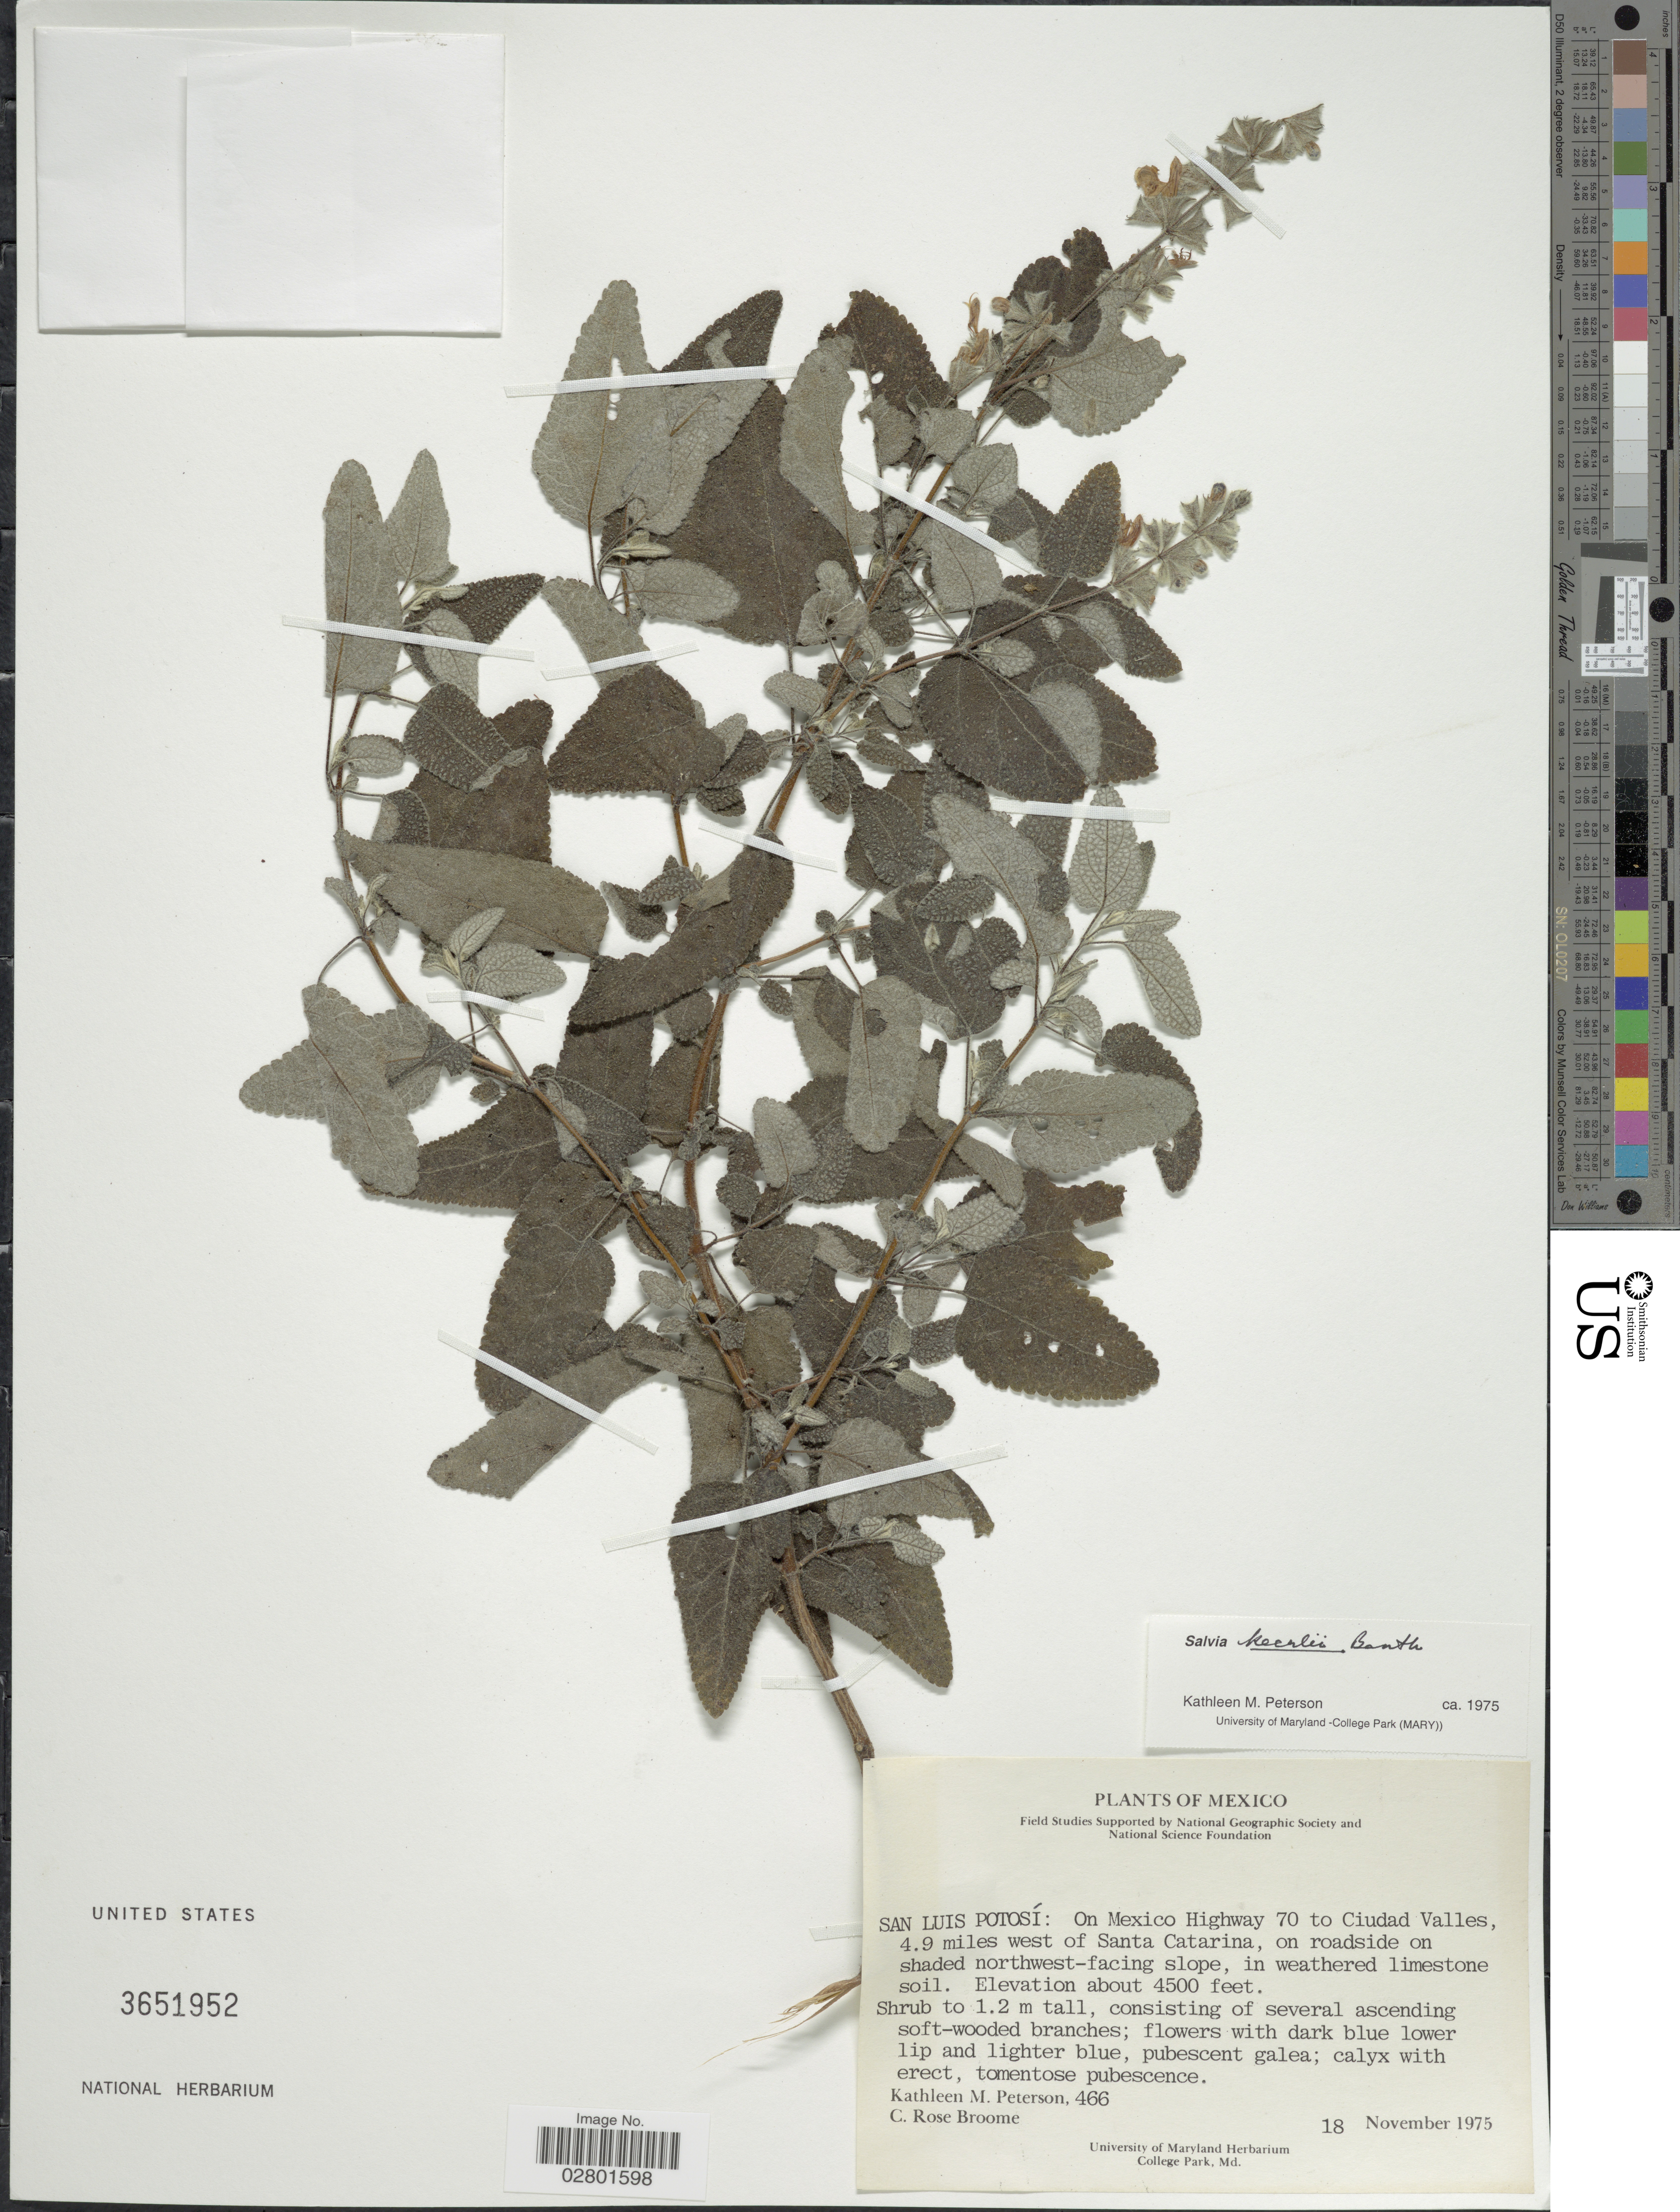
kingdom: Plantae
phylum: Tracheophyta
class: Magnoliopsida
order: Lamiales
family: Lamiaceae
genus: Salvia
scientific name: Salvia keerlii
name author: Benth.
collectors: K. Peterson & C. R. Broome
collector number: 466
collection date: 1975-11-18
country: Mexico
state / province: San Luis Potosí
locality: On Mexico Highway 70 to Ciudad Valles, 4.9 miles west of Santa Catarina, on roadside on shaded northwest-facing slope.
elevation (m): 1372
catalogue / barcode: US 3651952